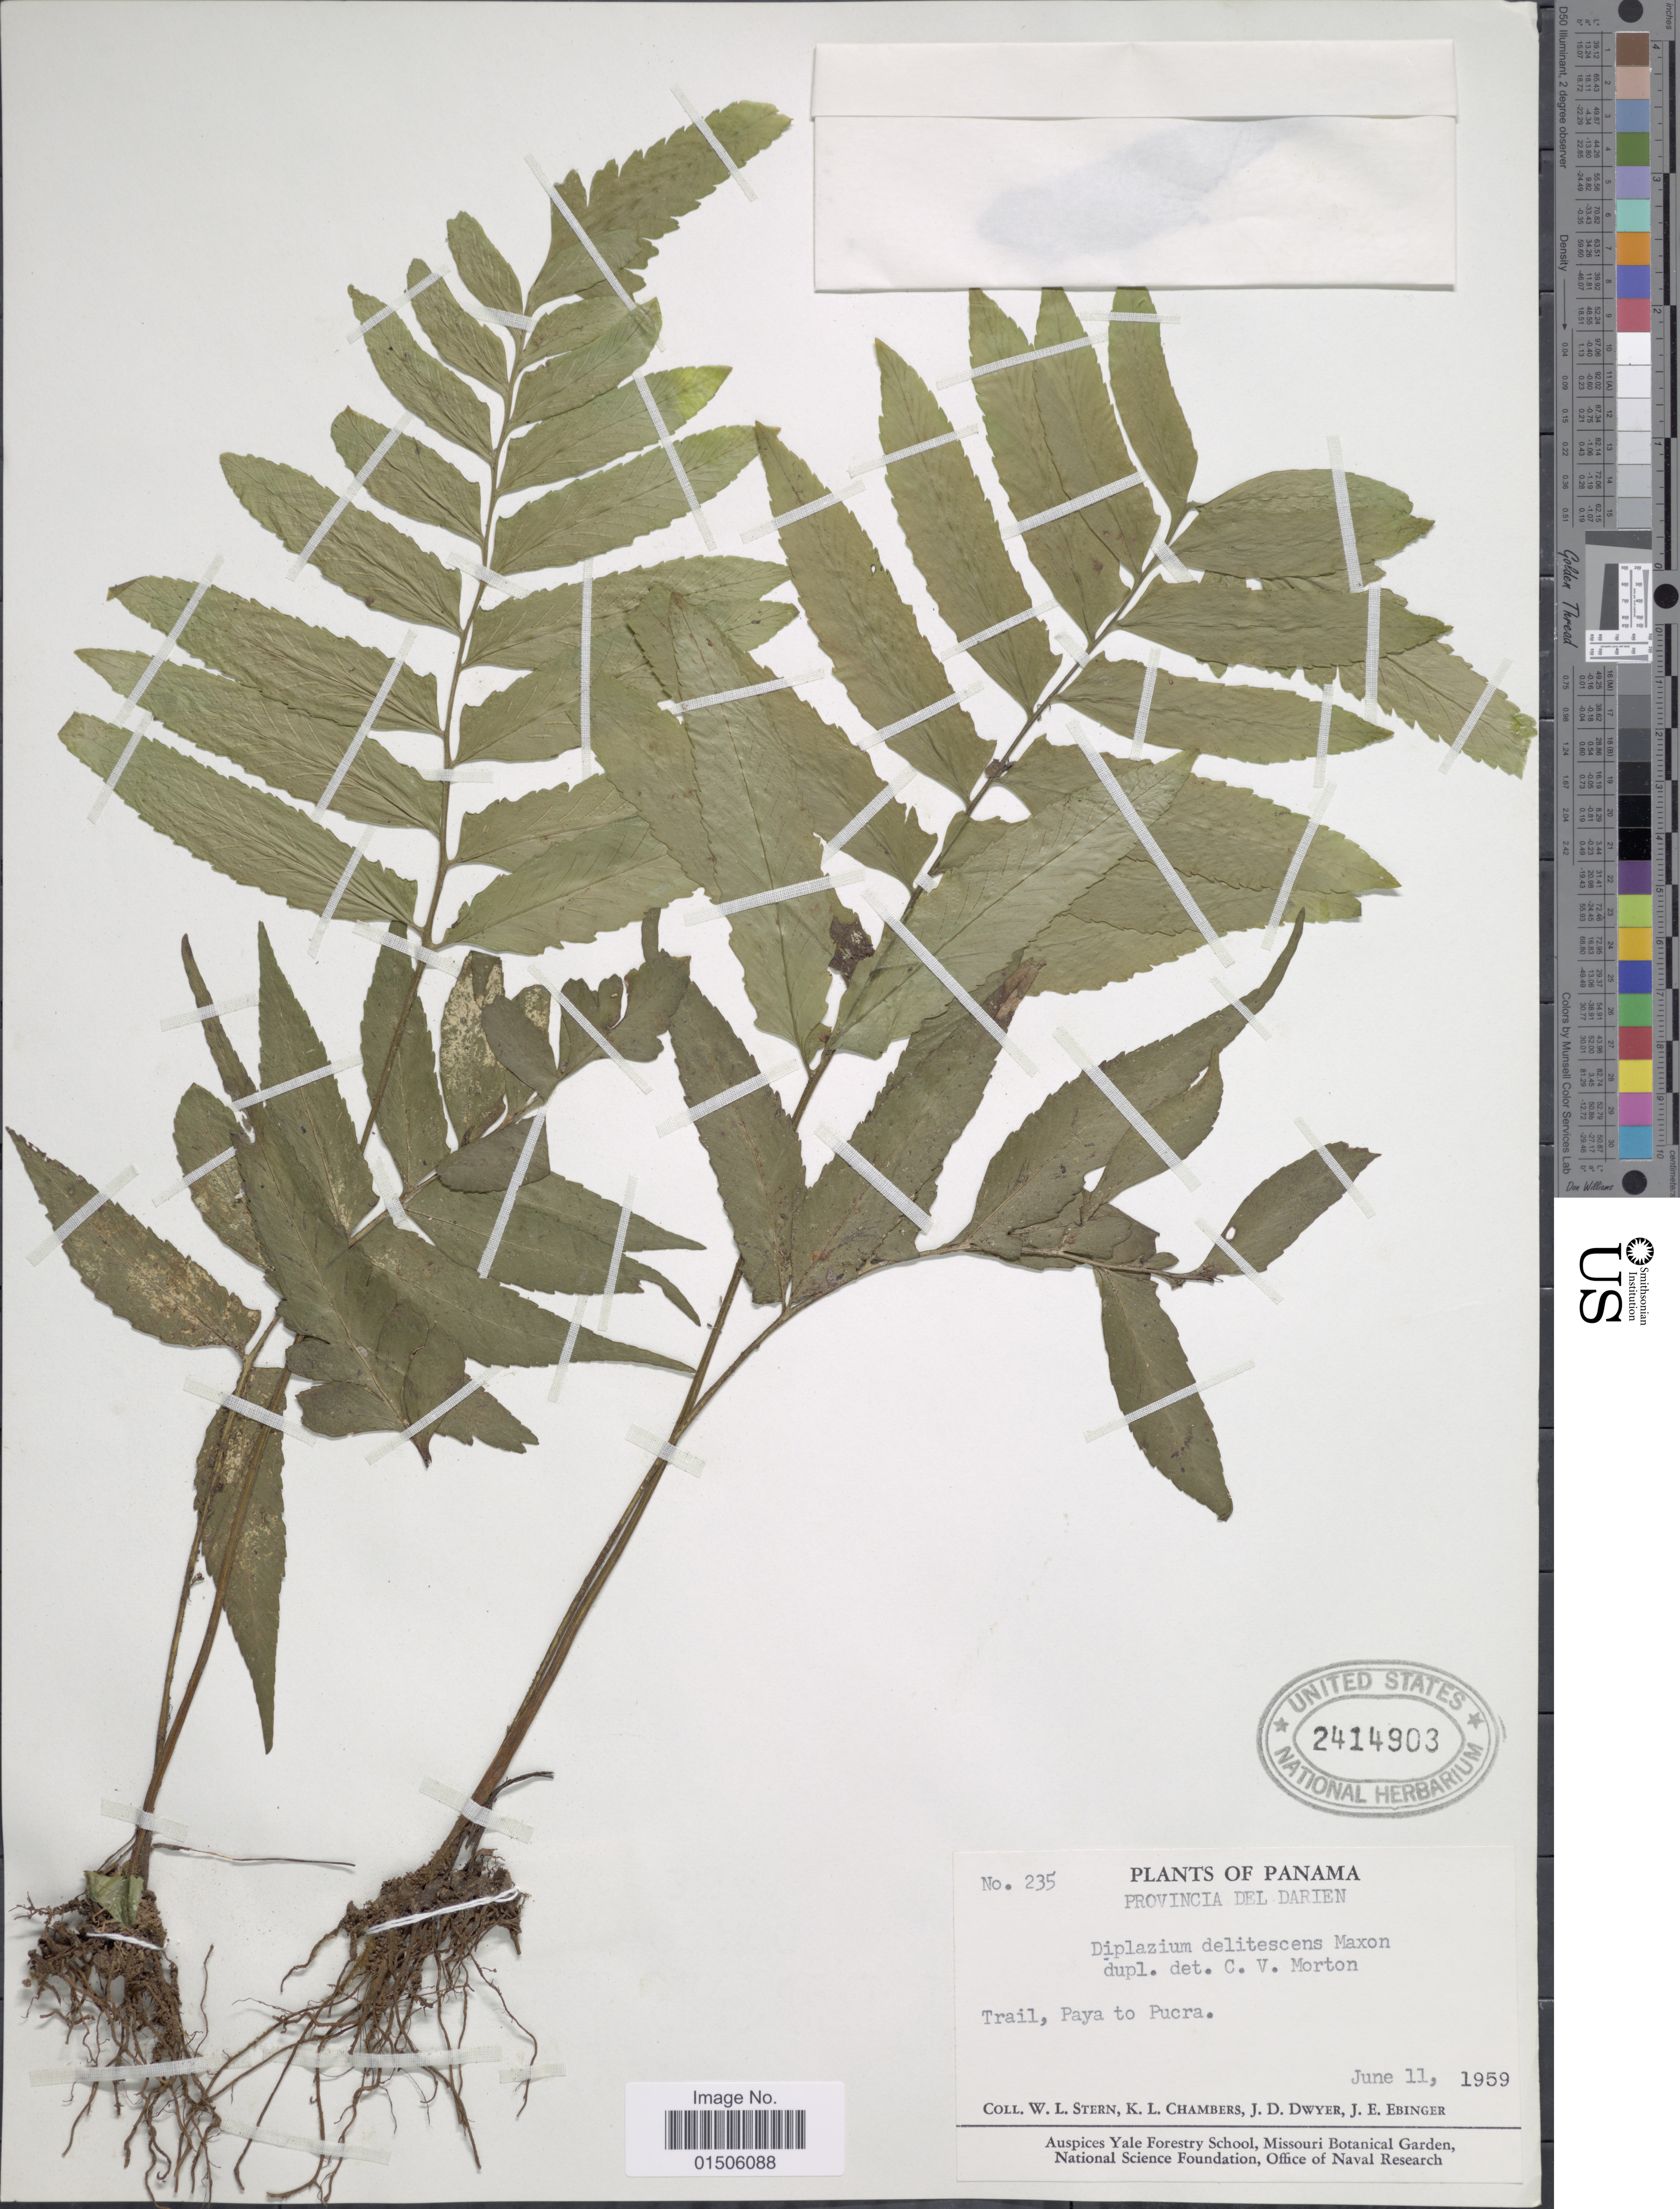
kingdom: Plantae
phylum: Tracheophyta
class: Polypodiopsida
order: Polypodiales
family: Aspleniaceae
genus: Asplenium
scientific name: Asplenium delitescens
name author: (Maxon) L.D. Gómez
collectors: W. L. Stern, K. Chambers, J. D. Dwyer & J. Ebinger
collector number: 235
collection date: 1959-06-11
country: Panama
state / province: Darién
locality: Trail, Paya to Pucra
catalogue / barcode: US 2414903